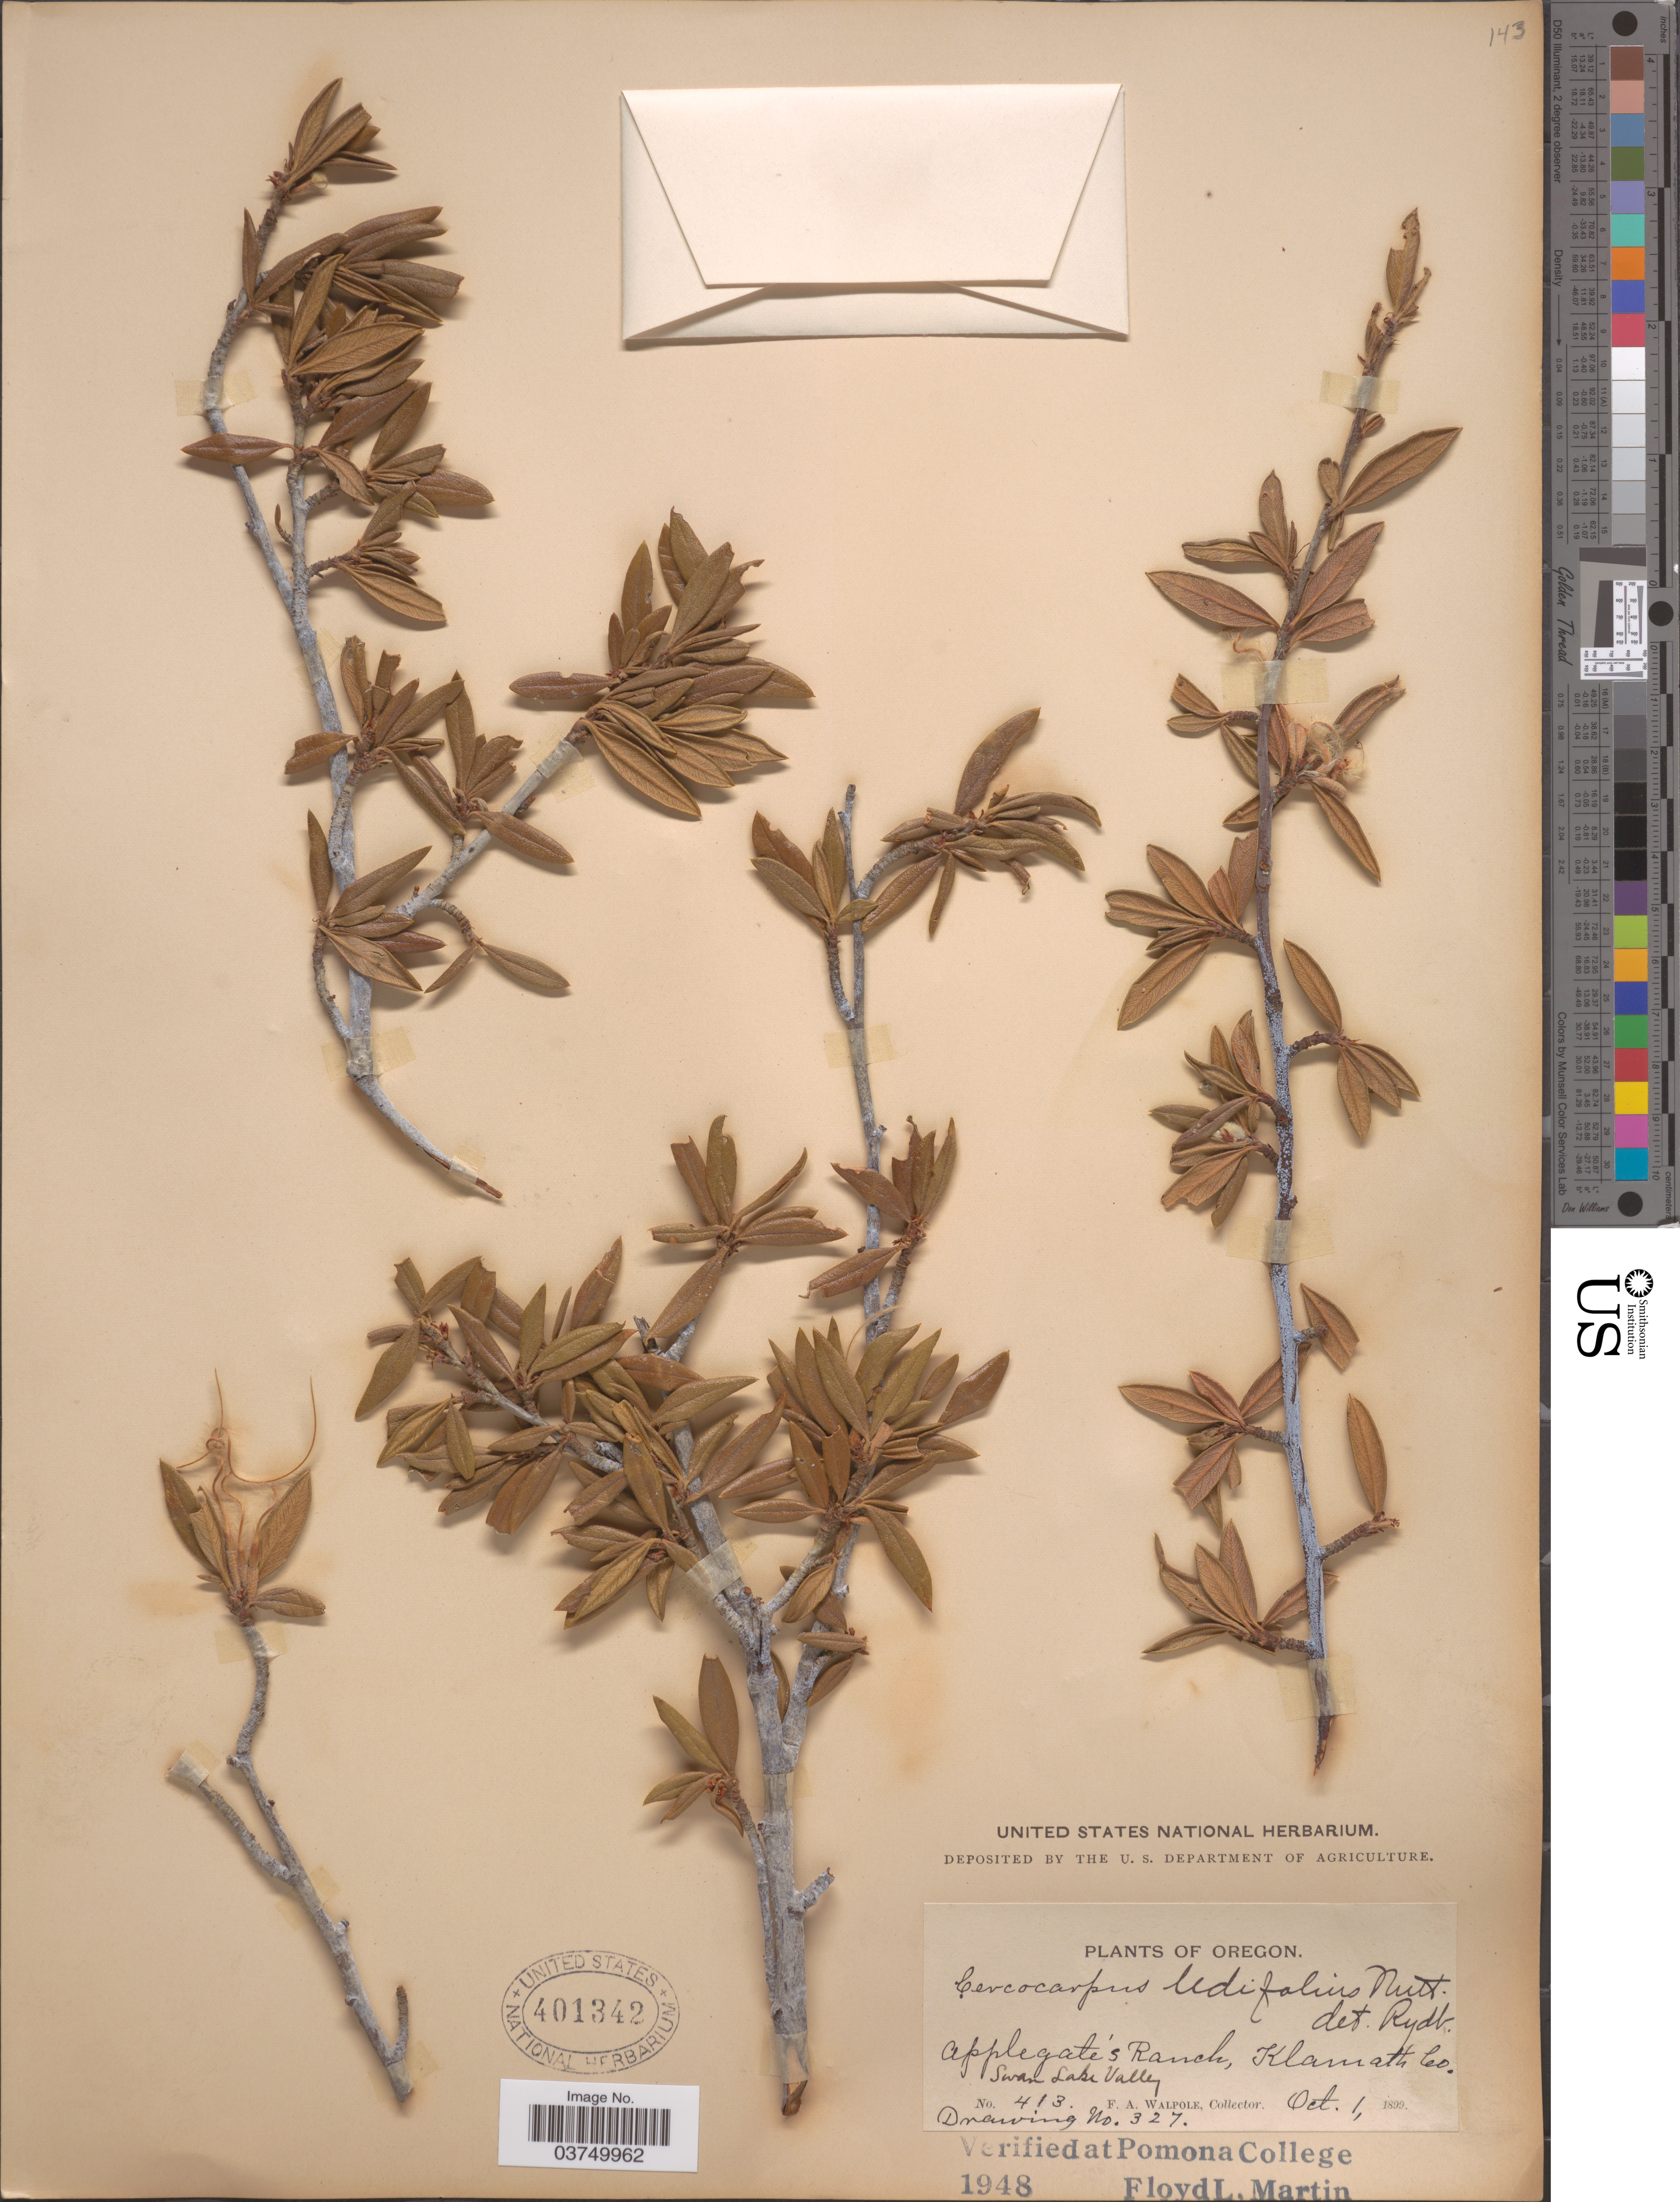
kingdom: Plantae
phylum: Tracheophyta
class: Magnoliopsida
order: Rosales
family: Rosaceae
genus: Cercocarpus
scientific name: Cercocarpus ledifolius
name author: Nutt.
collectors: F. Walpole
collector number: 413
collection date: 1899-10-01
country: United States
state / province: Oregon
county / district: Klamath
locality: Applegate's Ranch, Klamath Co. Swan Lake Valley.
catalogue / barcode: US 401342